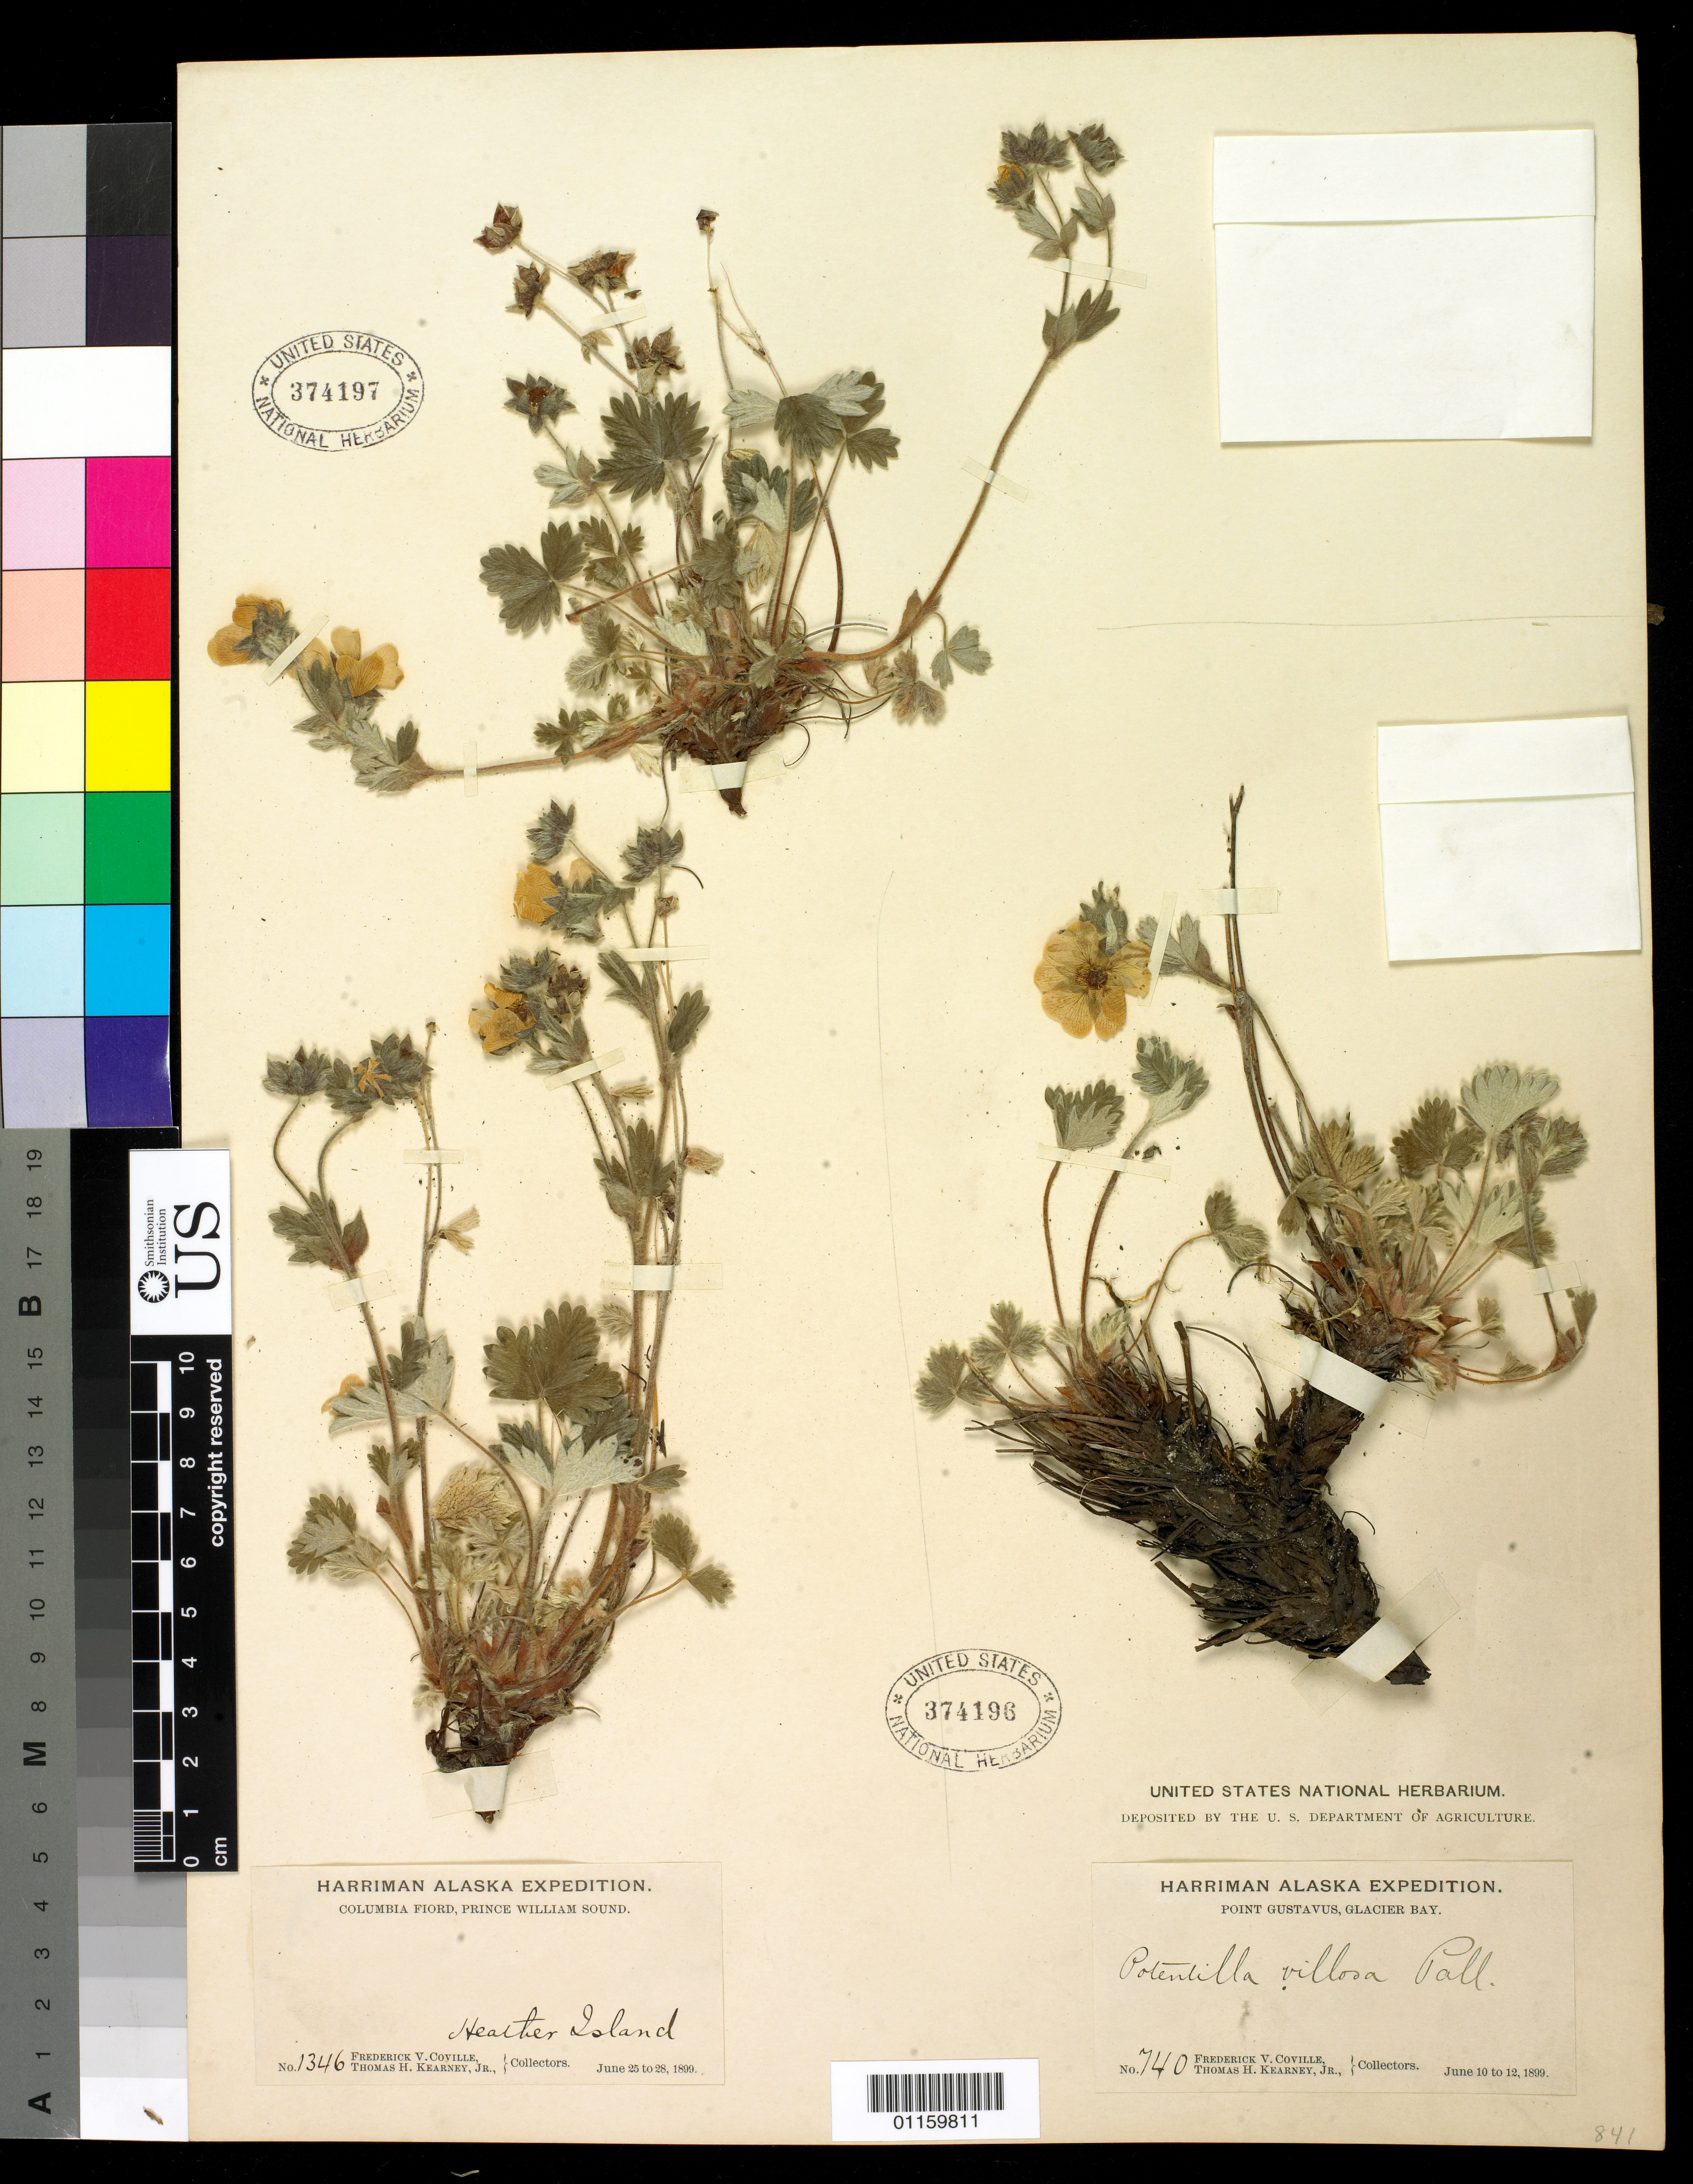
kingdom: Plantae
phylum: Tracheophyta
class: Magnoliopsida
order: Rosales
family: Rosaceae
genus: Potentilla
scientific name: Potentilla villosa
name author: Pall. ex Pursh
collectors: F. V. Coville & T. H. Kearney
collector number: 740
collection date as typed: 10 Jun 1899 12 Jun 1899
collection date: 1899-06-10/1899-06-12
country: United States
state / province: Alaska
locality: Point Gustavus, Glacier Bay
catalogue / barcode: US 374196